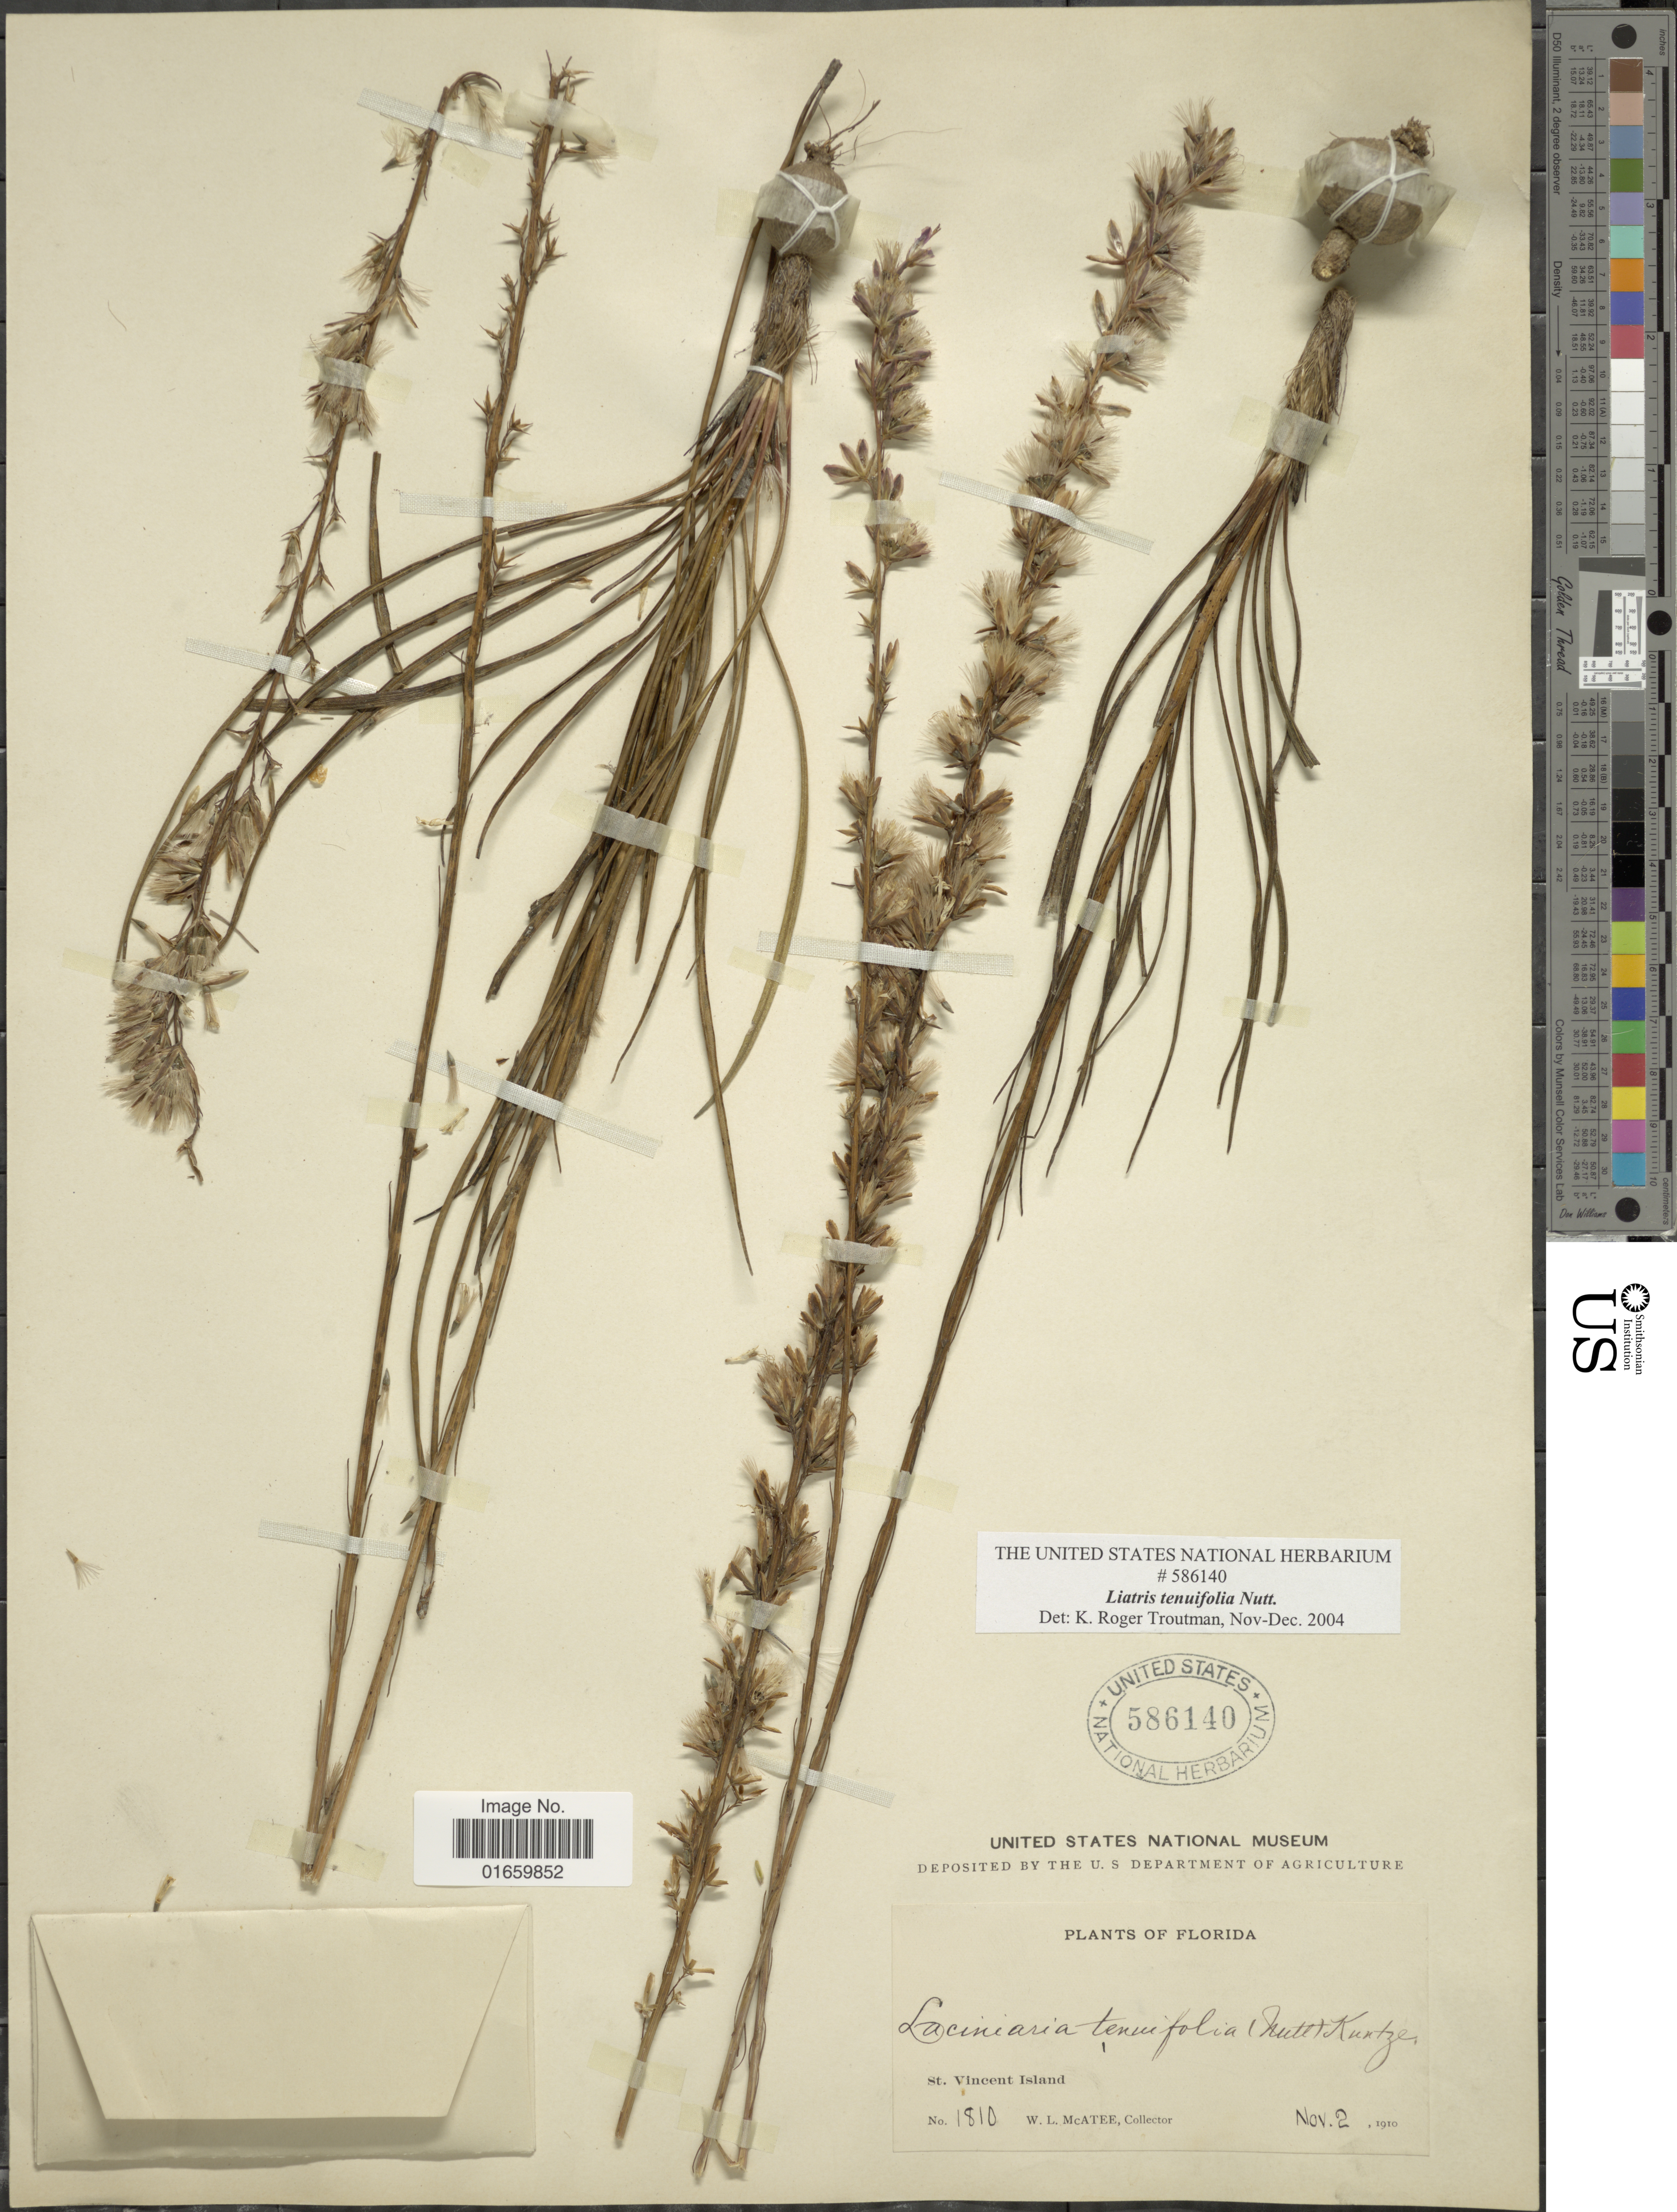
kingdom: Plantae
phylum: Tracheophyta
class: Magnoliopsida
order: Asterales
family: Asteraceae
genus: Liatris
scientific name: Liatris tenuifolia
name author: Nutt.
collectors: W. McAtee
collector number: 1810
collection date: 1910-11-02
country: United States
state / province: Florida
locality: St. Vincent Island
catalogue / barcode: US 586140